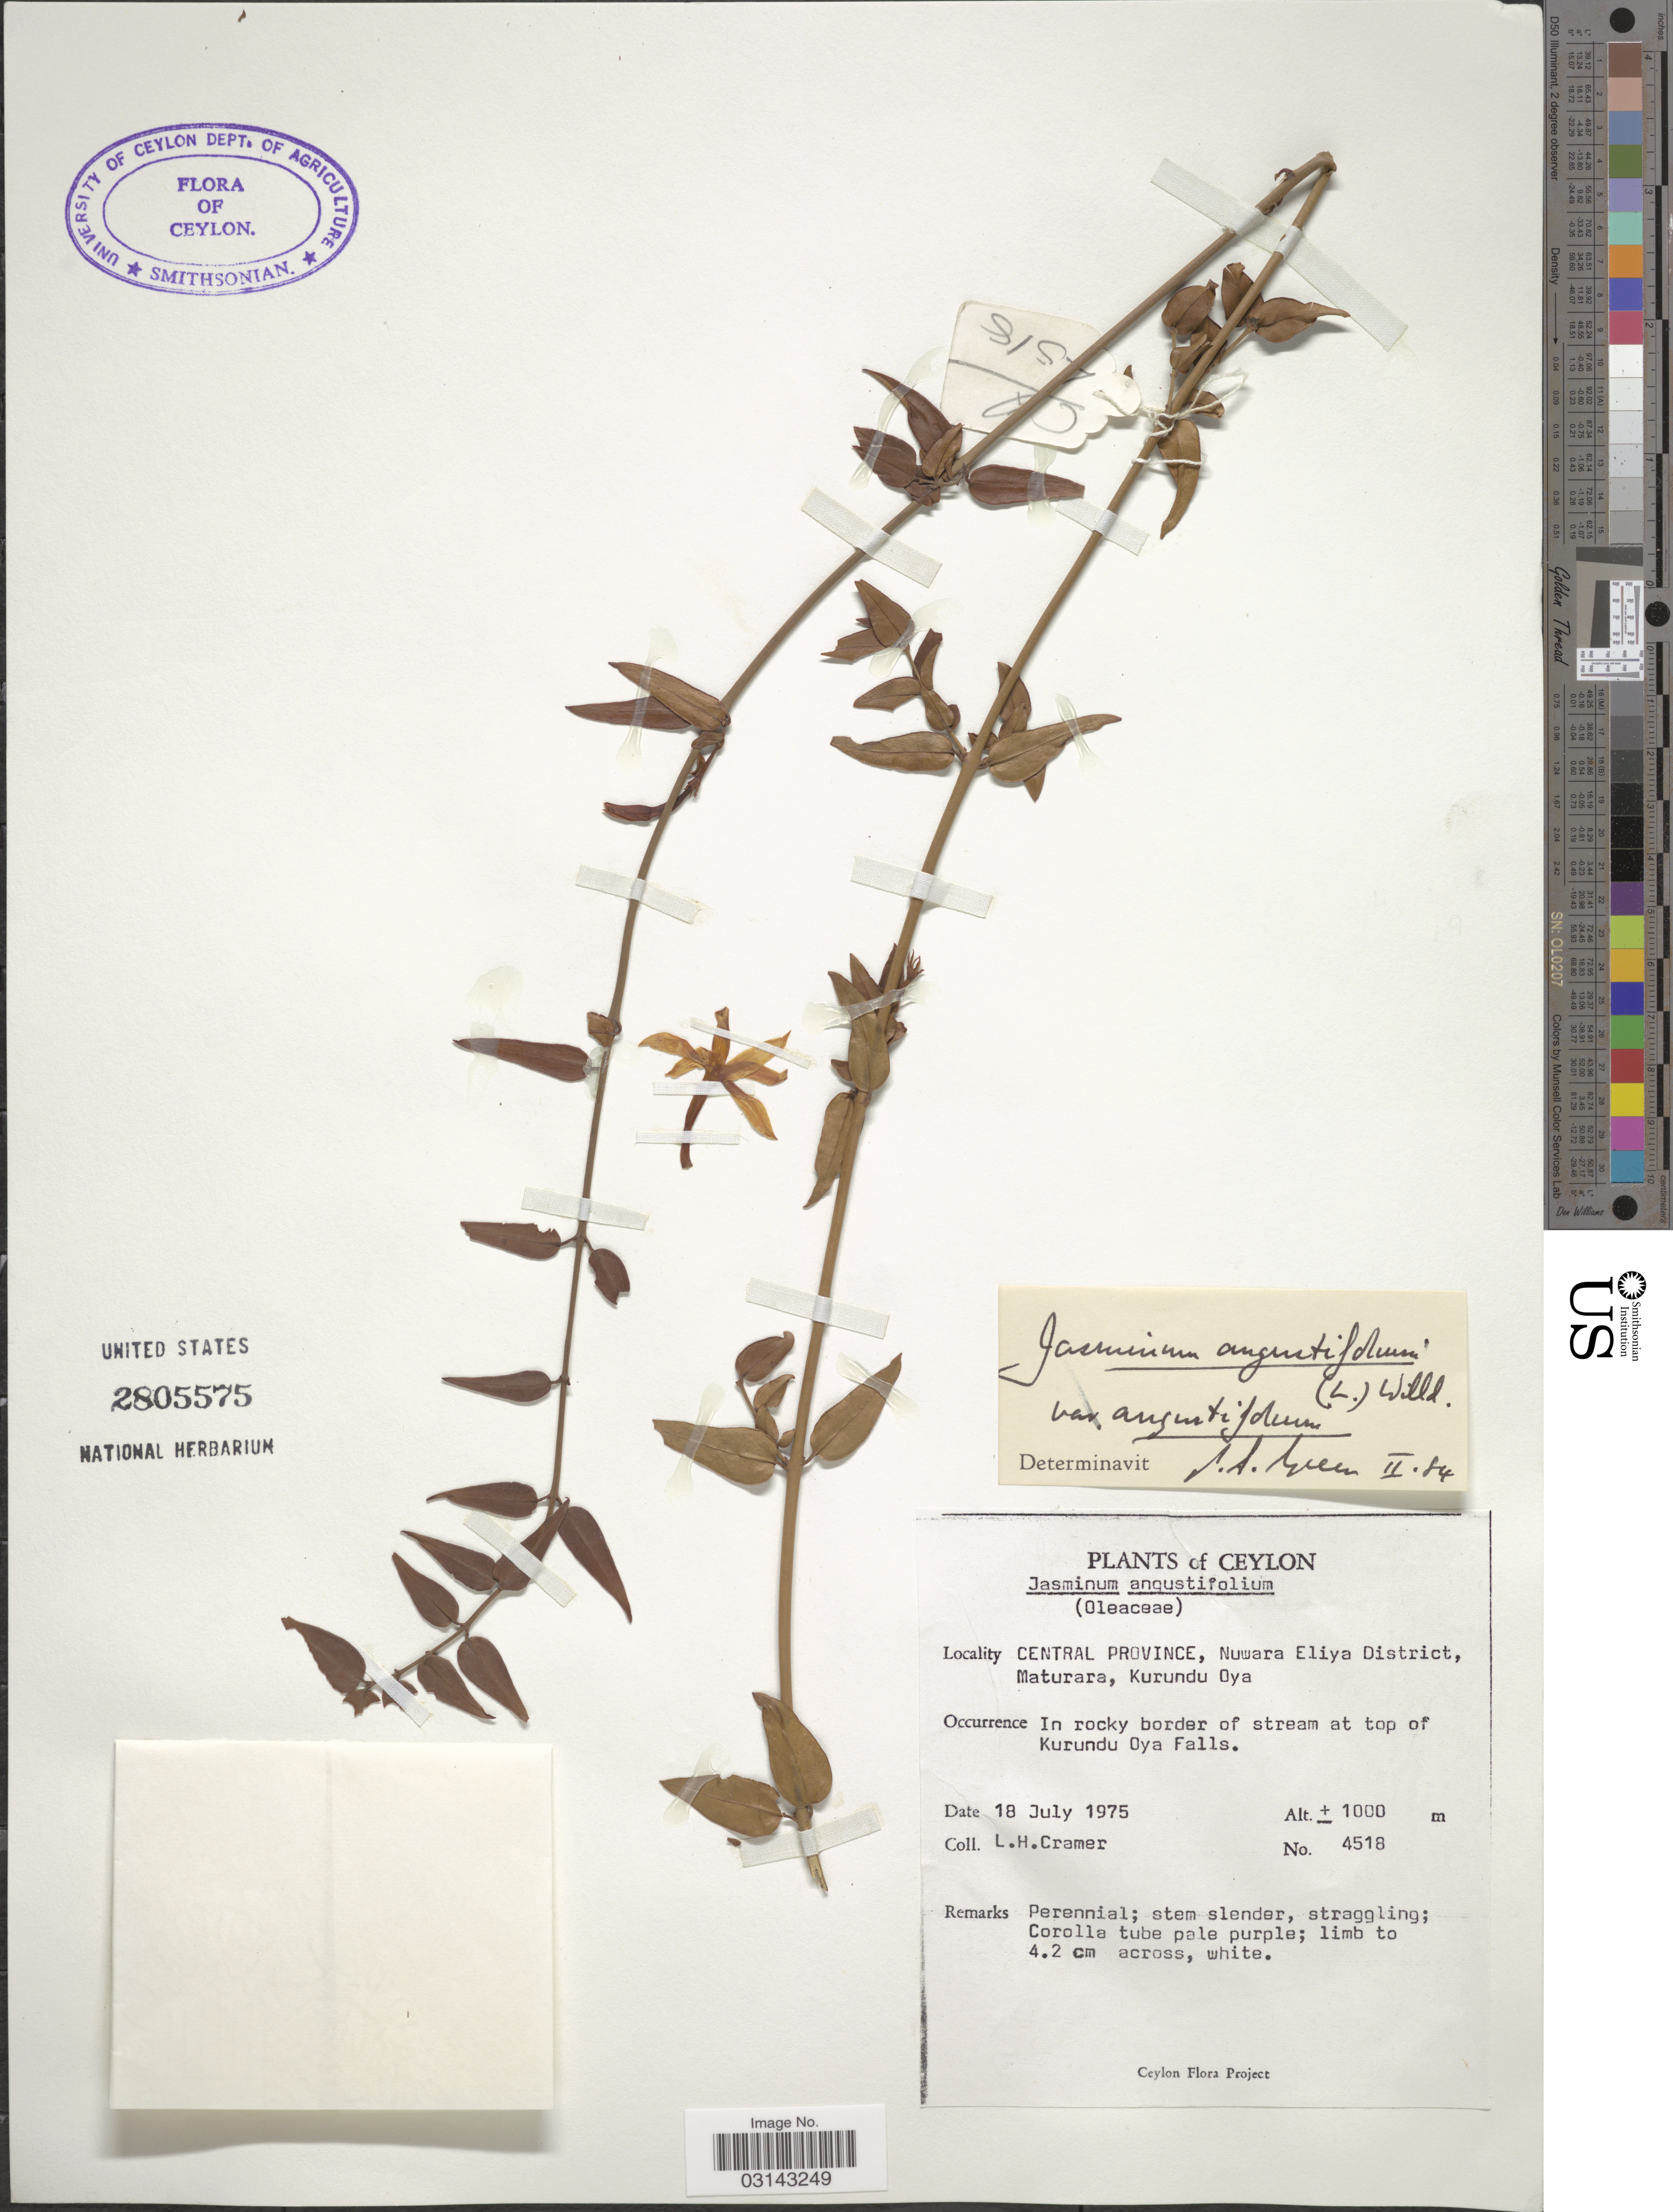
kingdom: Plantae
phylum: Tracheophyta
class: Magnoliopsida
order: Lamiales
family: Oleaceae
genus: Jasminum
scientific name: Jasminum angustifolium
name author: (L.) Willd.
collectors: L. H. Cramer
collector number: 4518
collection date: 1975-07-18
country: Sri Lanka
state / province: Central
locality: Ceylon. Nuwara Eliya District, Maturara, Kurundu Oya. At top of Kurundu Oya Falls.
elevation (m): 1000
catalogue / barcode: US 2805575